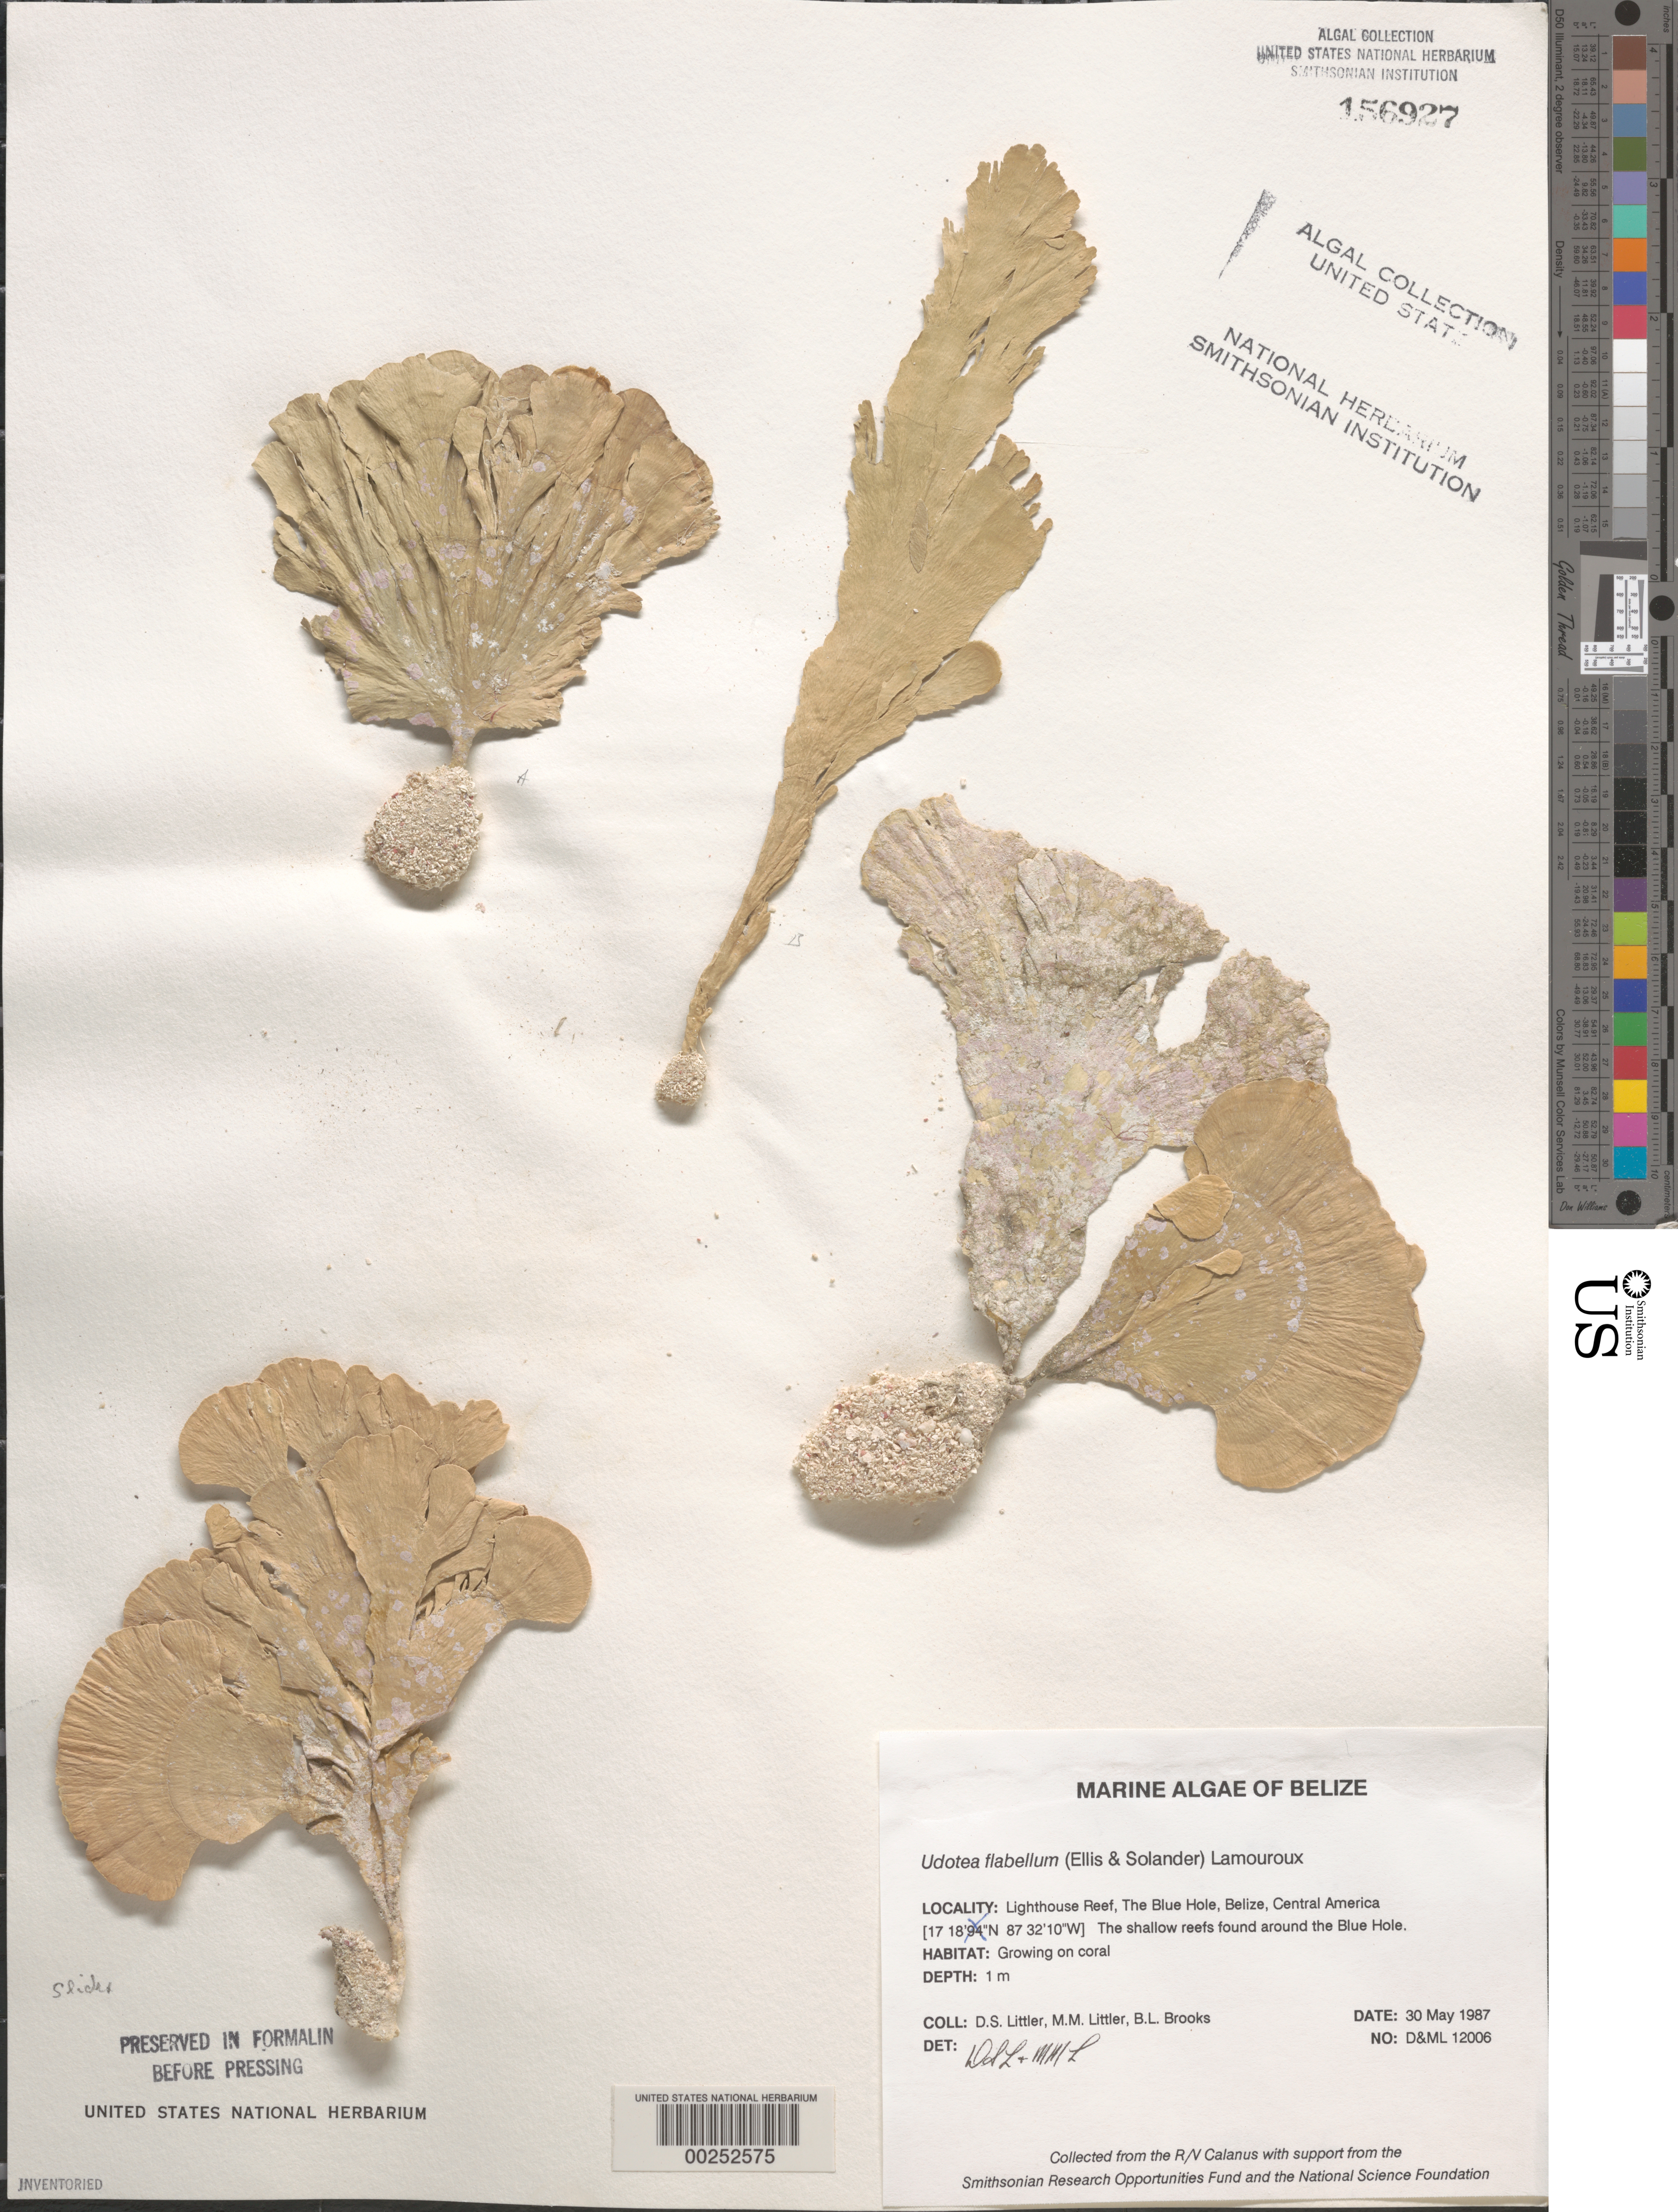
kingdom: Plantae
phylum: Chlorophyta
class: Ulvophyceae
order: Bryopsidales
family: Udoteaceae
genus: Udotea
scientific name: Udotea flabellum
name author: (J. Ellis & Sol.) M. Howe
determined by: Littler, D. S.; Littler, M. M.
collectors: D. S. Littler, M. M. Littler & B. Brooks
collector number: D&ML 12006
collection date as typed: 30 May 1987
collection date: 1987-05-30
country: Belize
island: Lighthouse Reef Atoll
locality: The Blue Hole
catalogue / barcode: US 156927